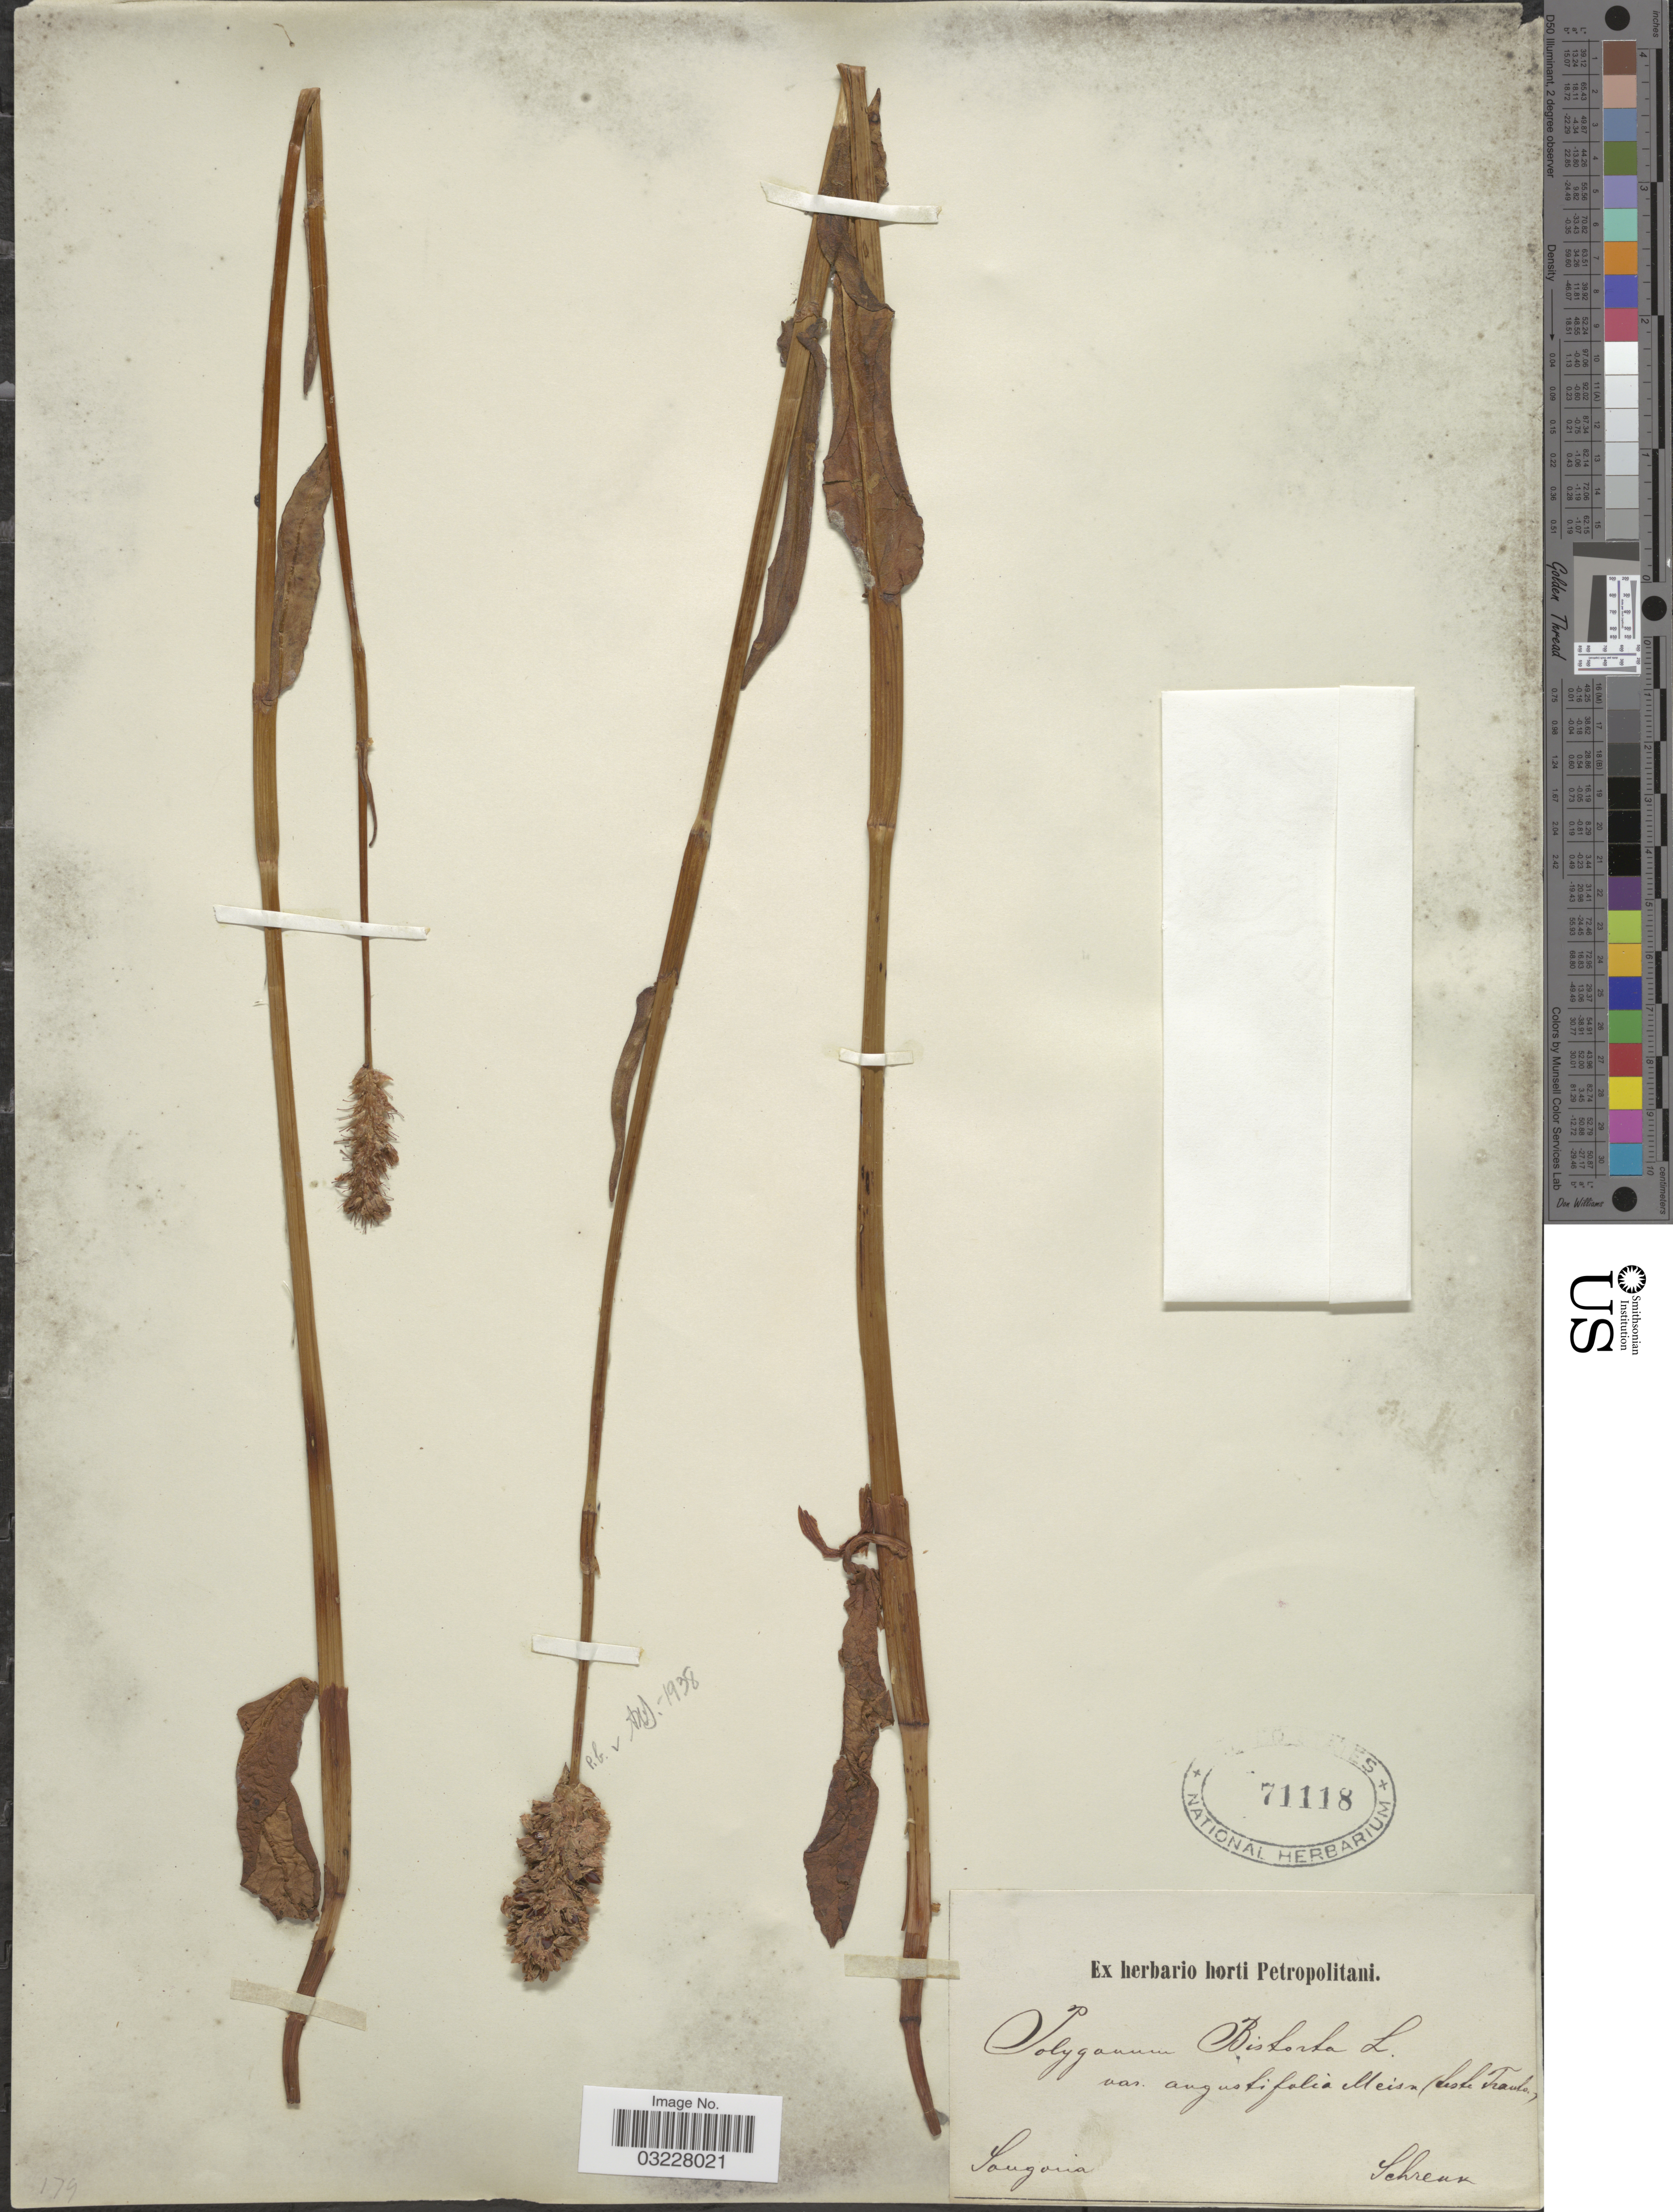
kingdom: Plantae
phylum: Tracheophyta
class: Magnoliopsida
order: Caryophyllales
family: Polygonaceae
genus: Bistorta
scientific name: Bistorta officinalis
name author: Delarbre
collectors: A.G. Schrenk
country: Kazakhstan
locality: Songoria.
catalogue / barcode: US 71118